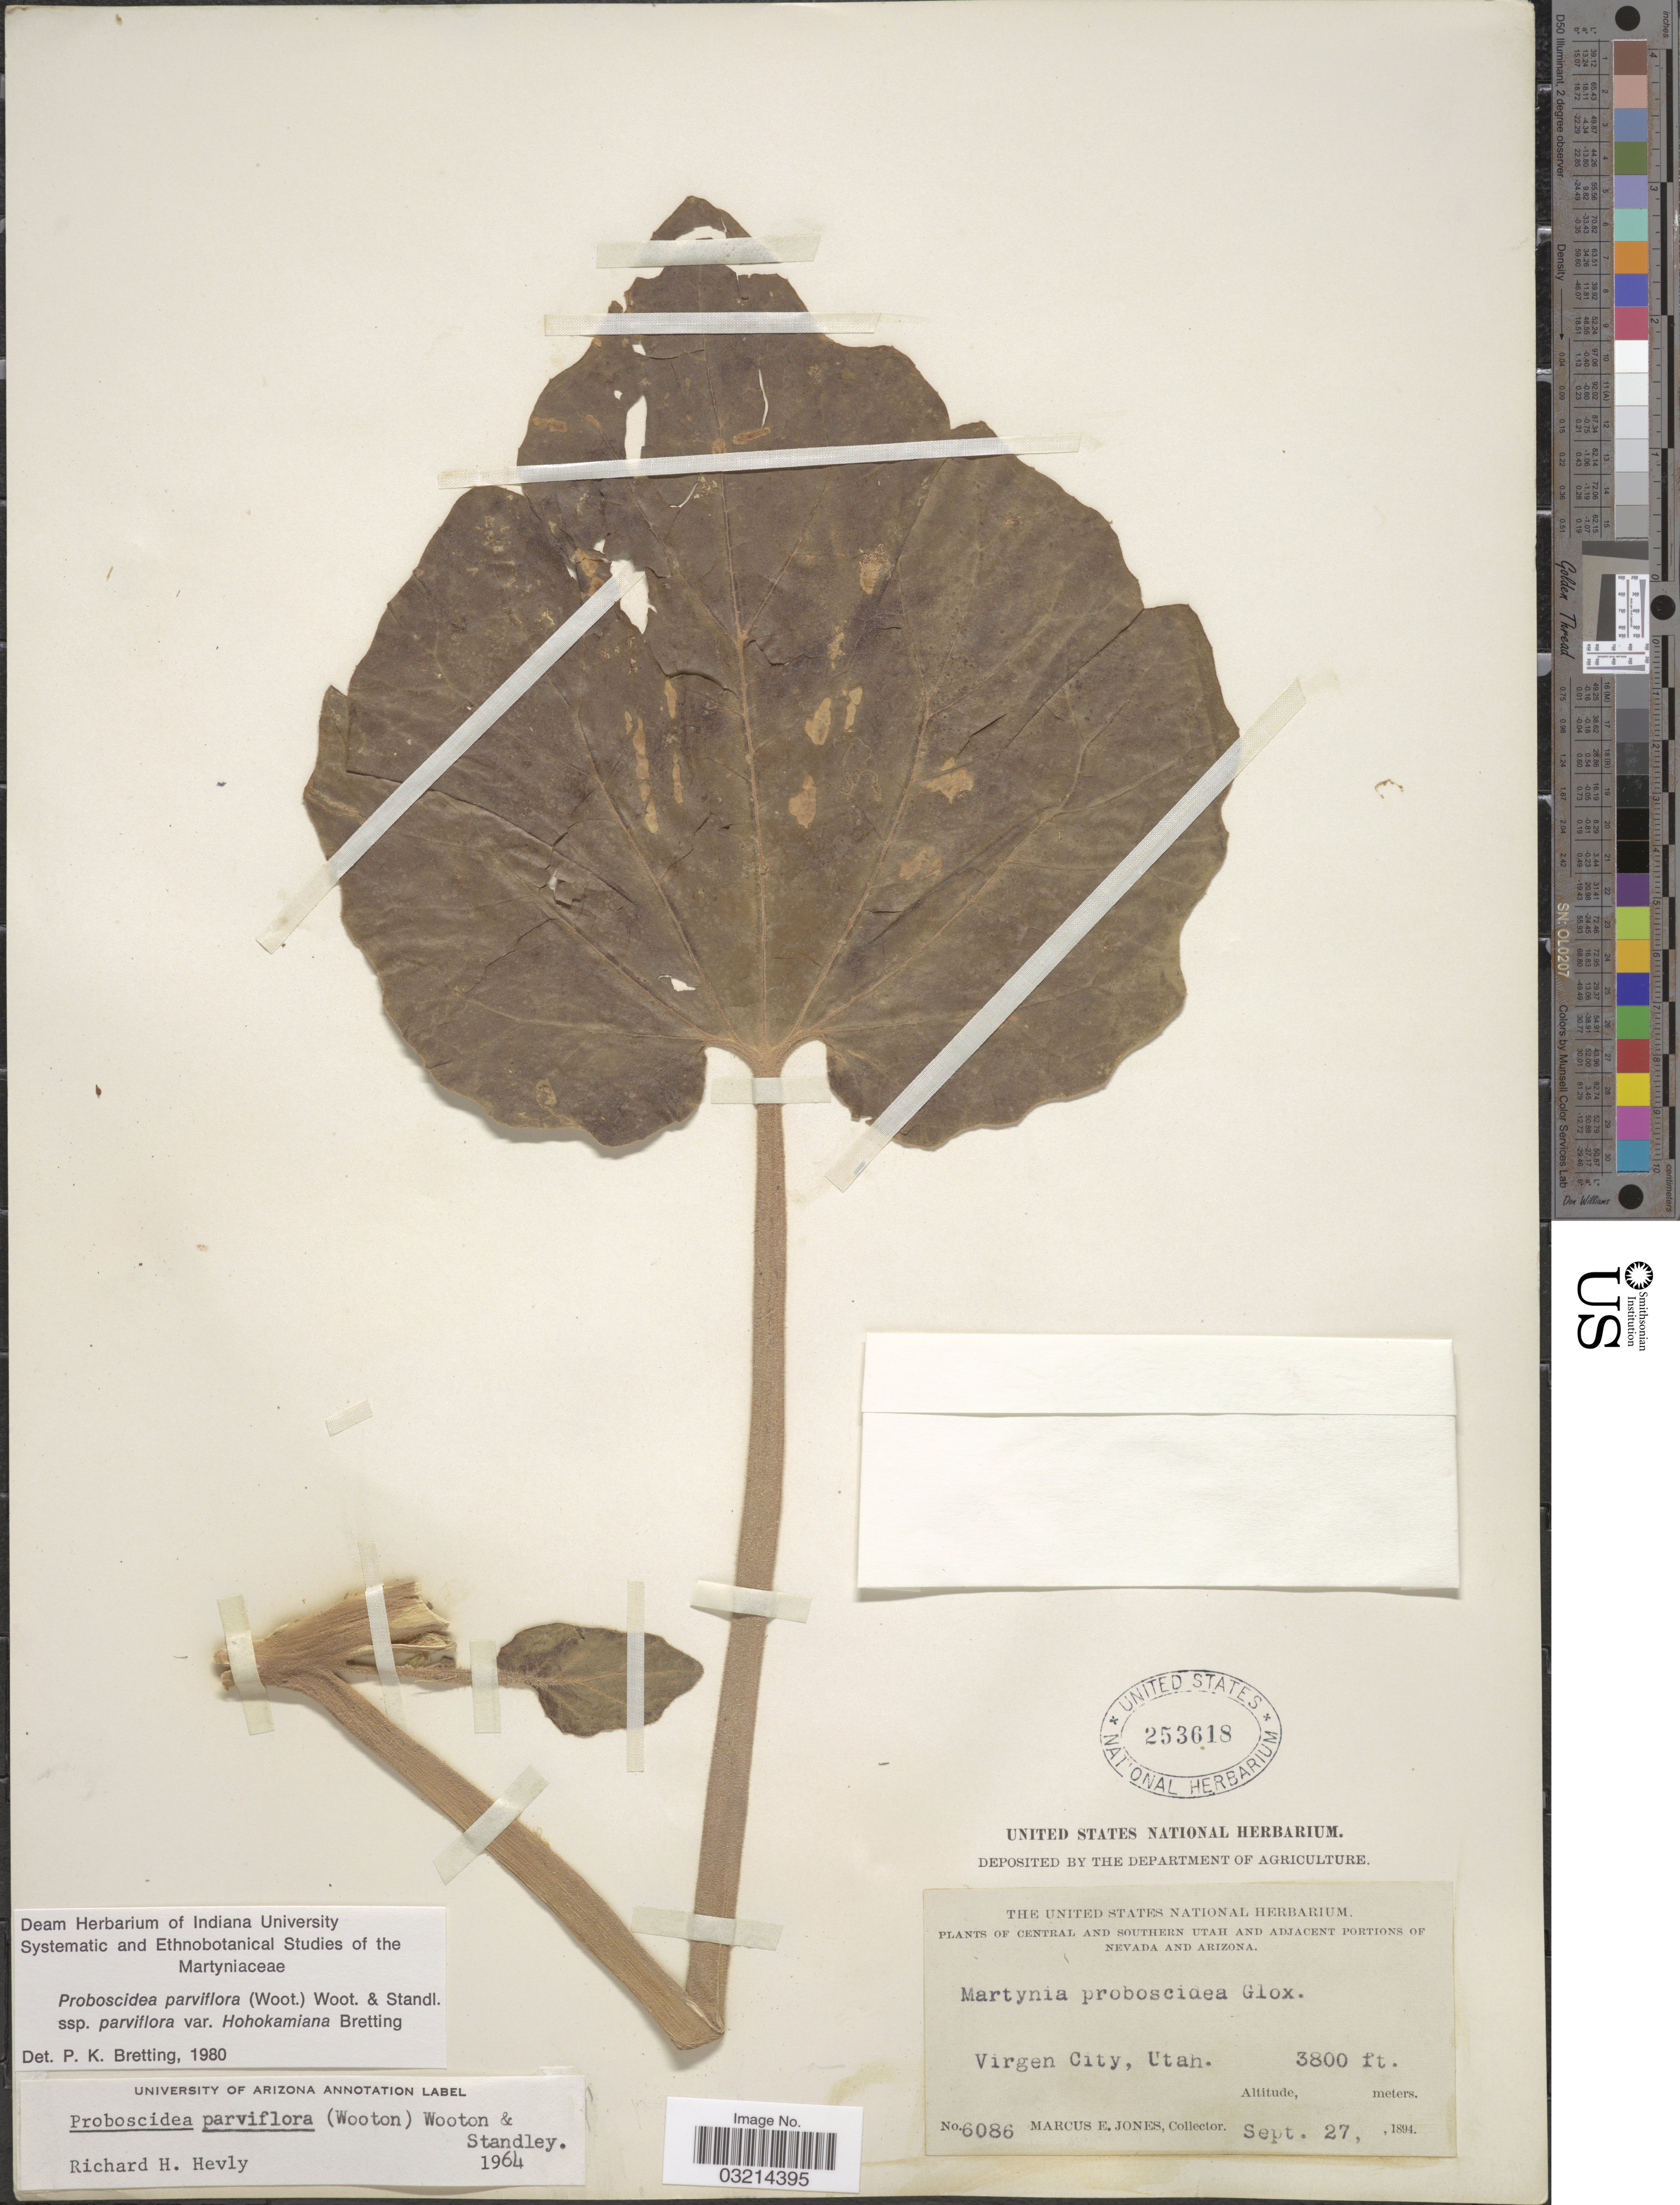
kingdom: Plantae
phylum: Tracheophyta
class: Magnoliopsida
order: Lamiales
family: Martyniaceae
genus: Proboscidea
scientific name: Proboscidea parviflora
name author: (Wooton) Wooton & Standl.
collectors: M. E. Jones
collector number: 6086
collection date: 1894-09-27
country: United States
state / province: Utah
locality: Central and Southern Utah, Virgen City.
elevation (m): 1158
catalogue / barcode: US 253618